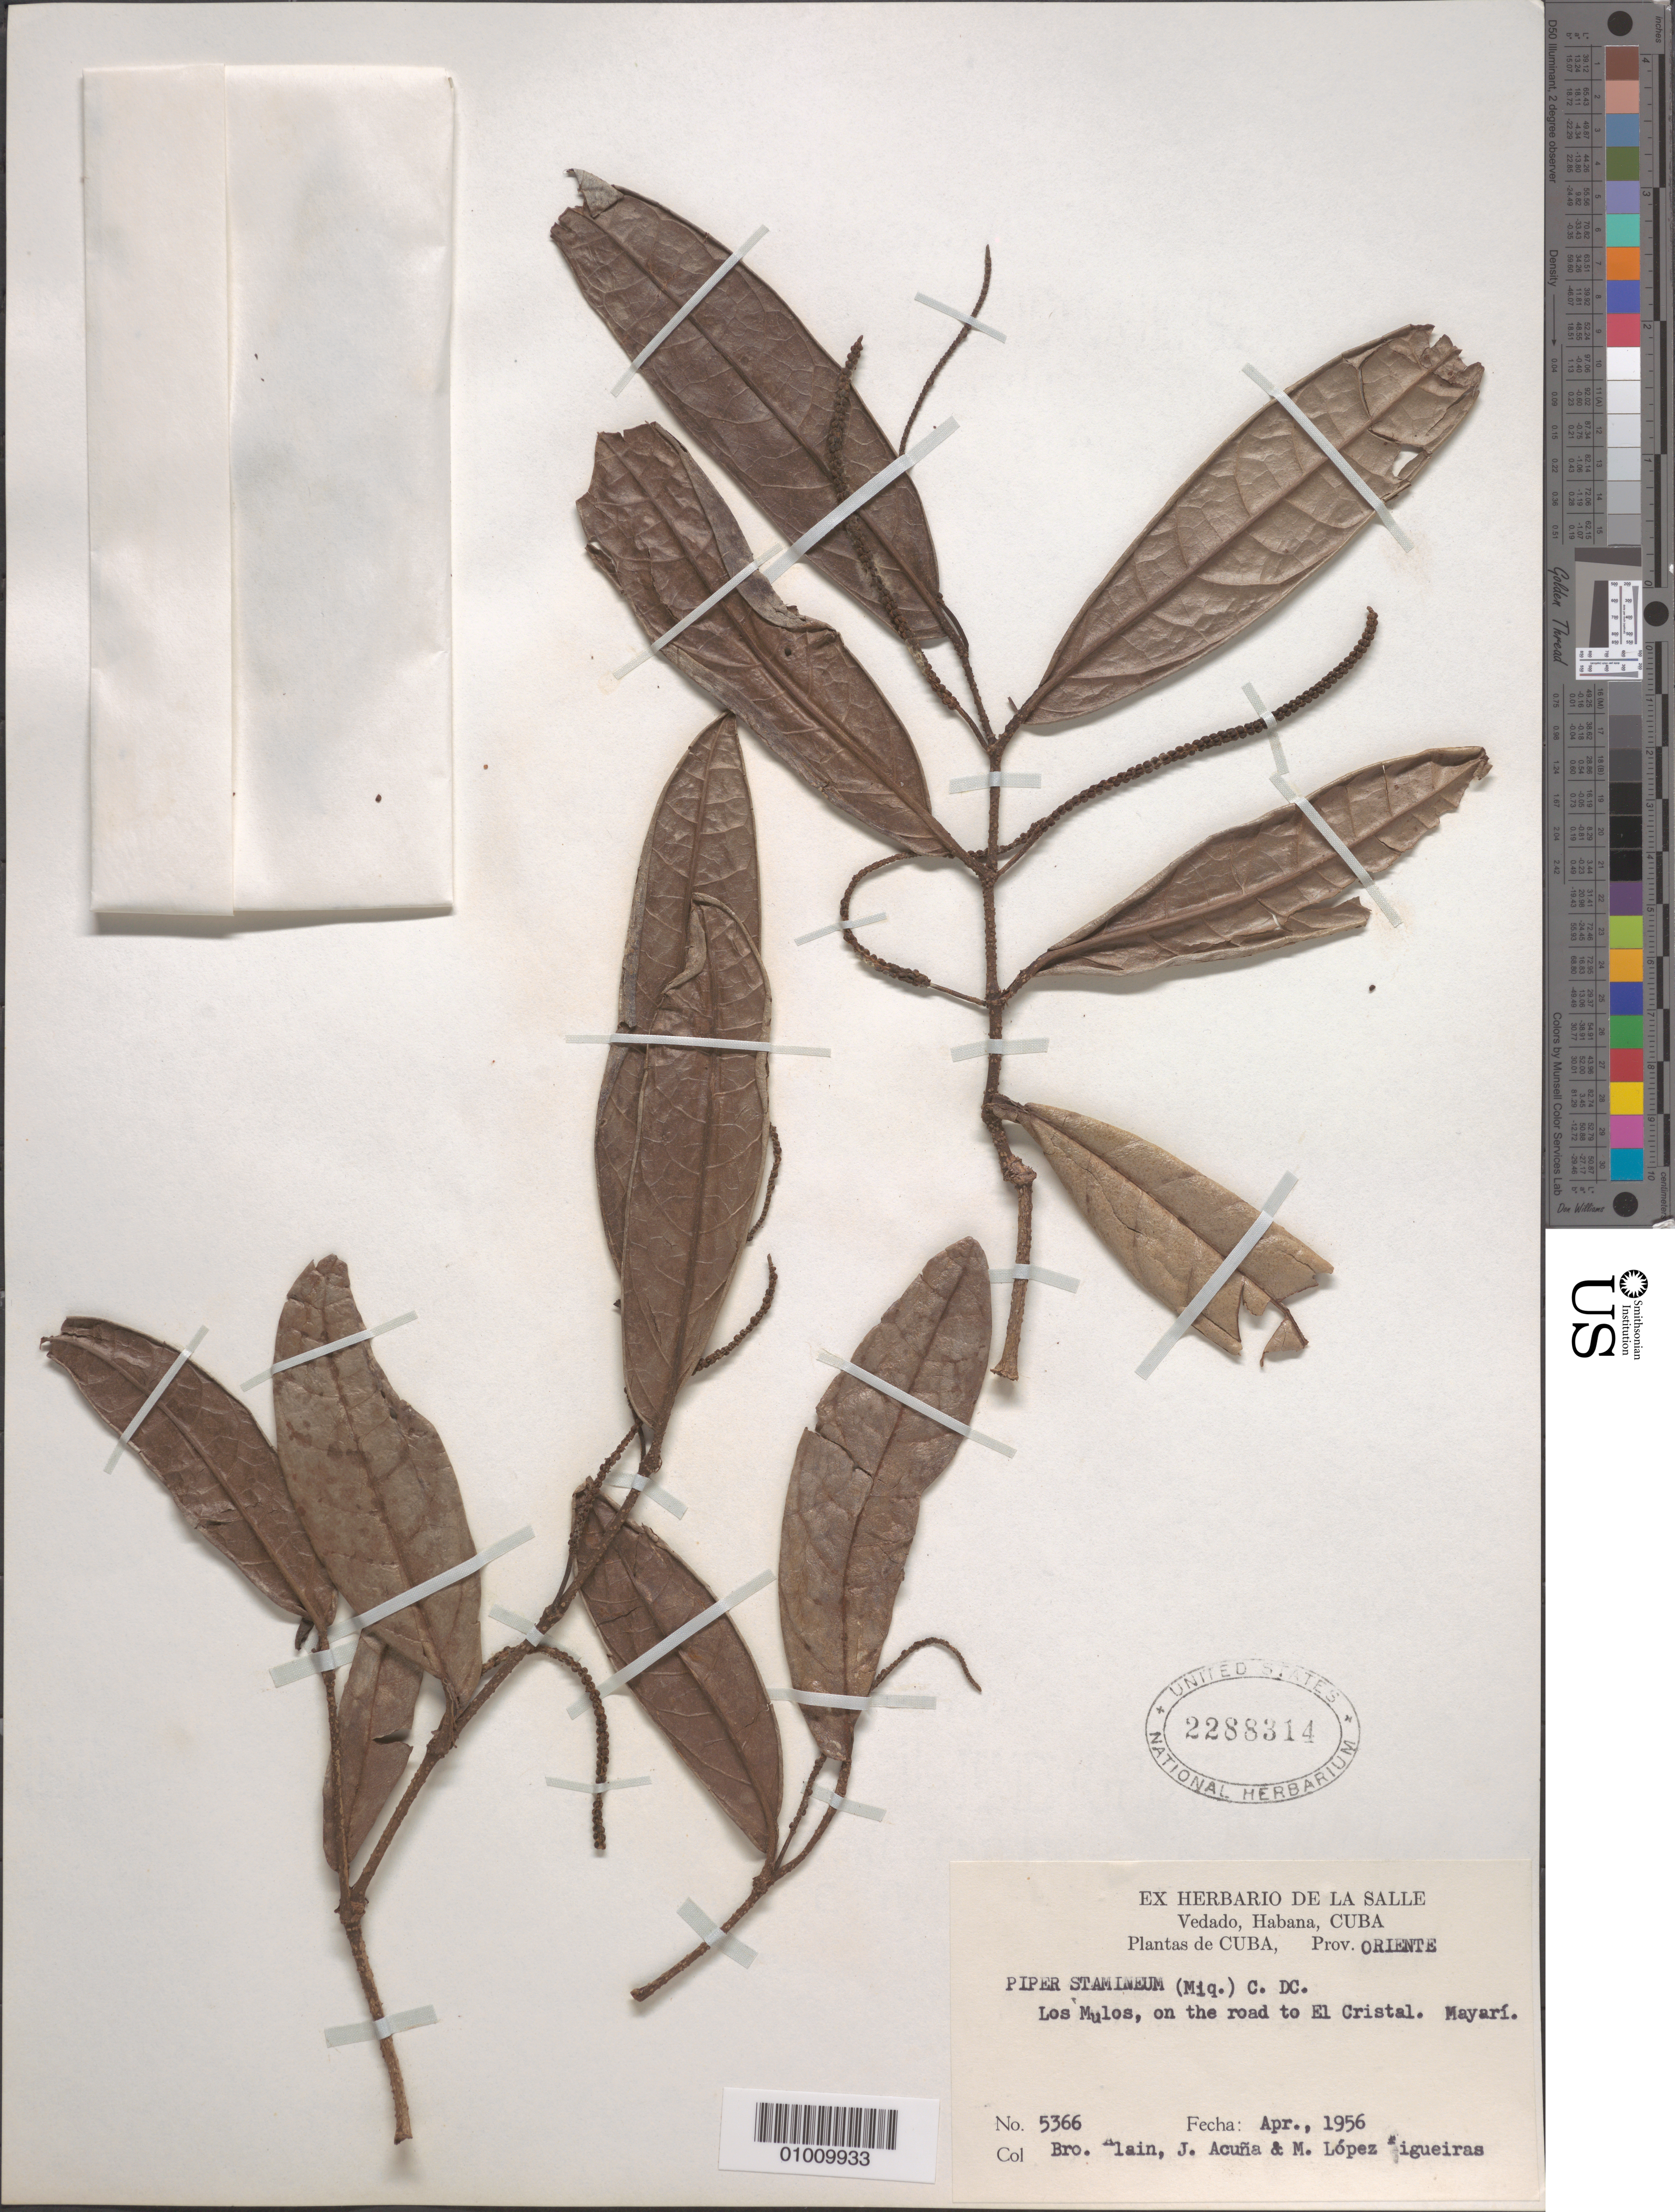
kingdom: Plantae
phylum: Tracheophyta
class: Magnoliopsida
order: Piperales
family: Piperaceae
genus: Piper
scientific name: Piper stamineum var. stamineum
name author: (Miq.) C. DC.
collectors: A. H. Liogier, J. Acuña & M. López Figueiras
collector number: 5366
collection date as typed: Apr 1956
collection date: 1956-04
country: Cuba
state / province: Oriente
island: Cuba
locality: Los Mulos, on the road to El Cristal Mayari Vadada, Habana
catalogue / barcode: US 2288314